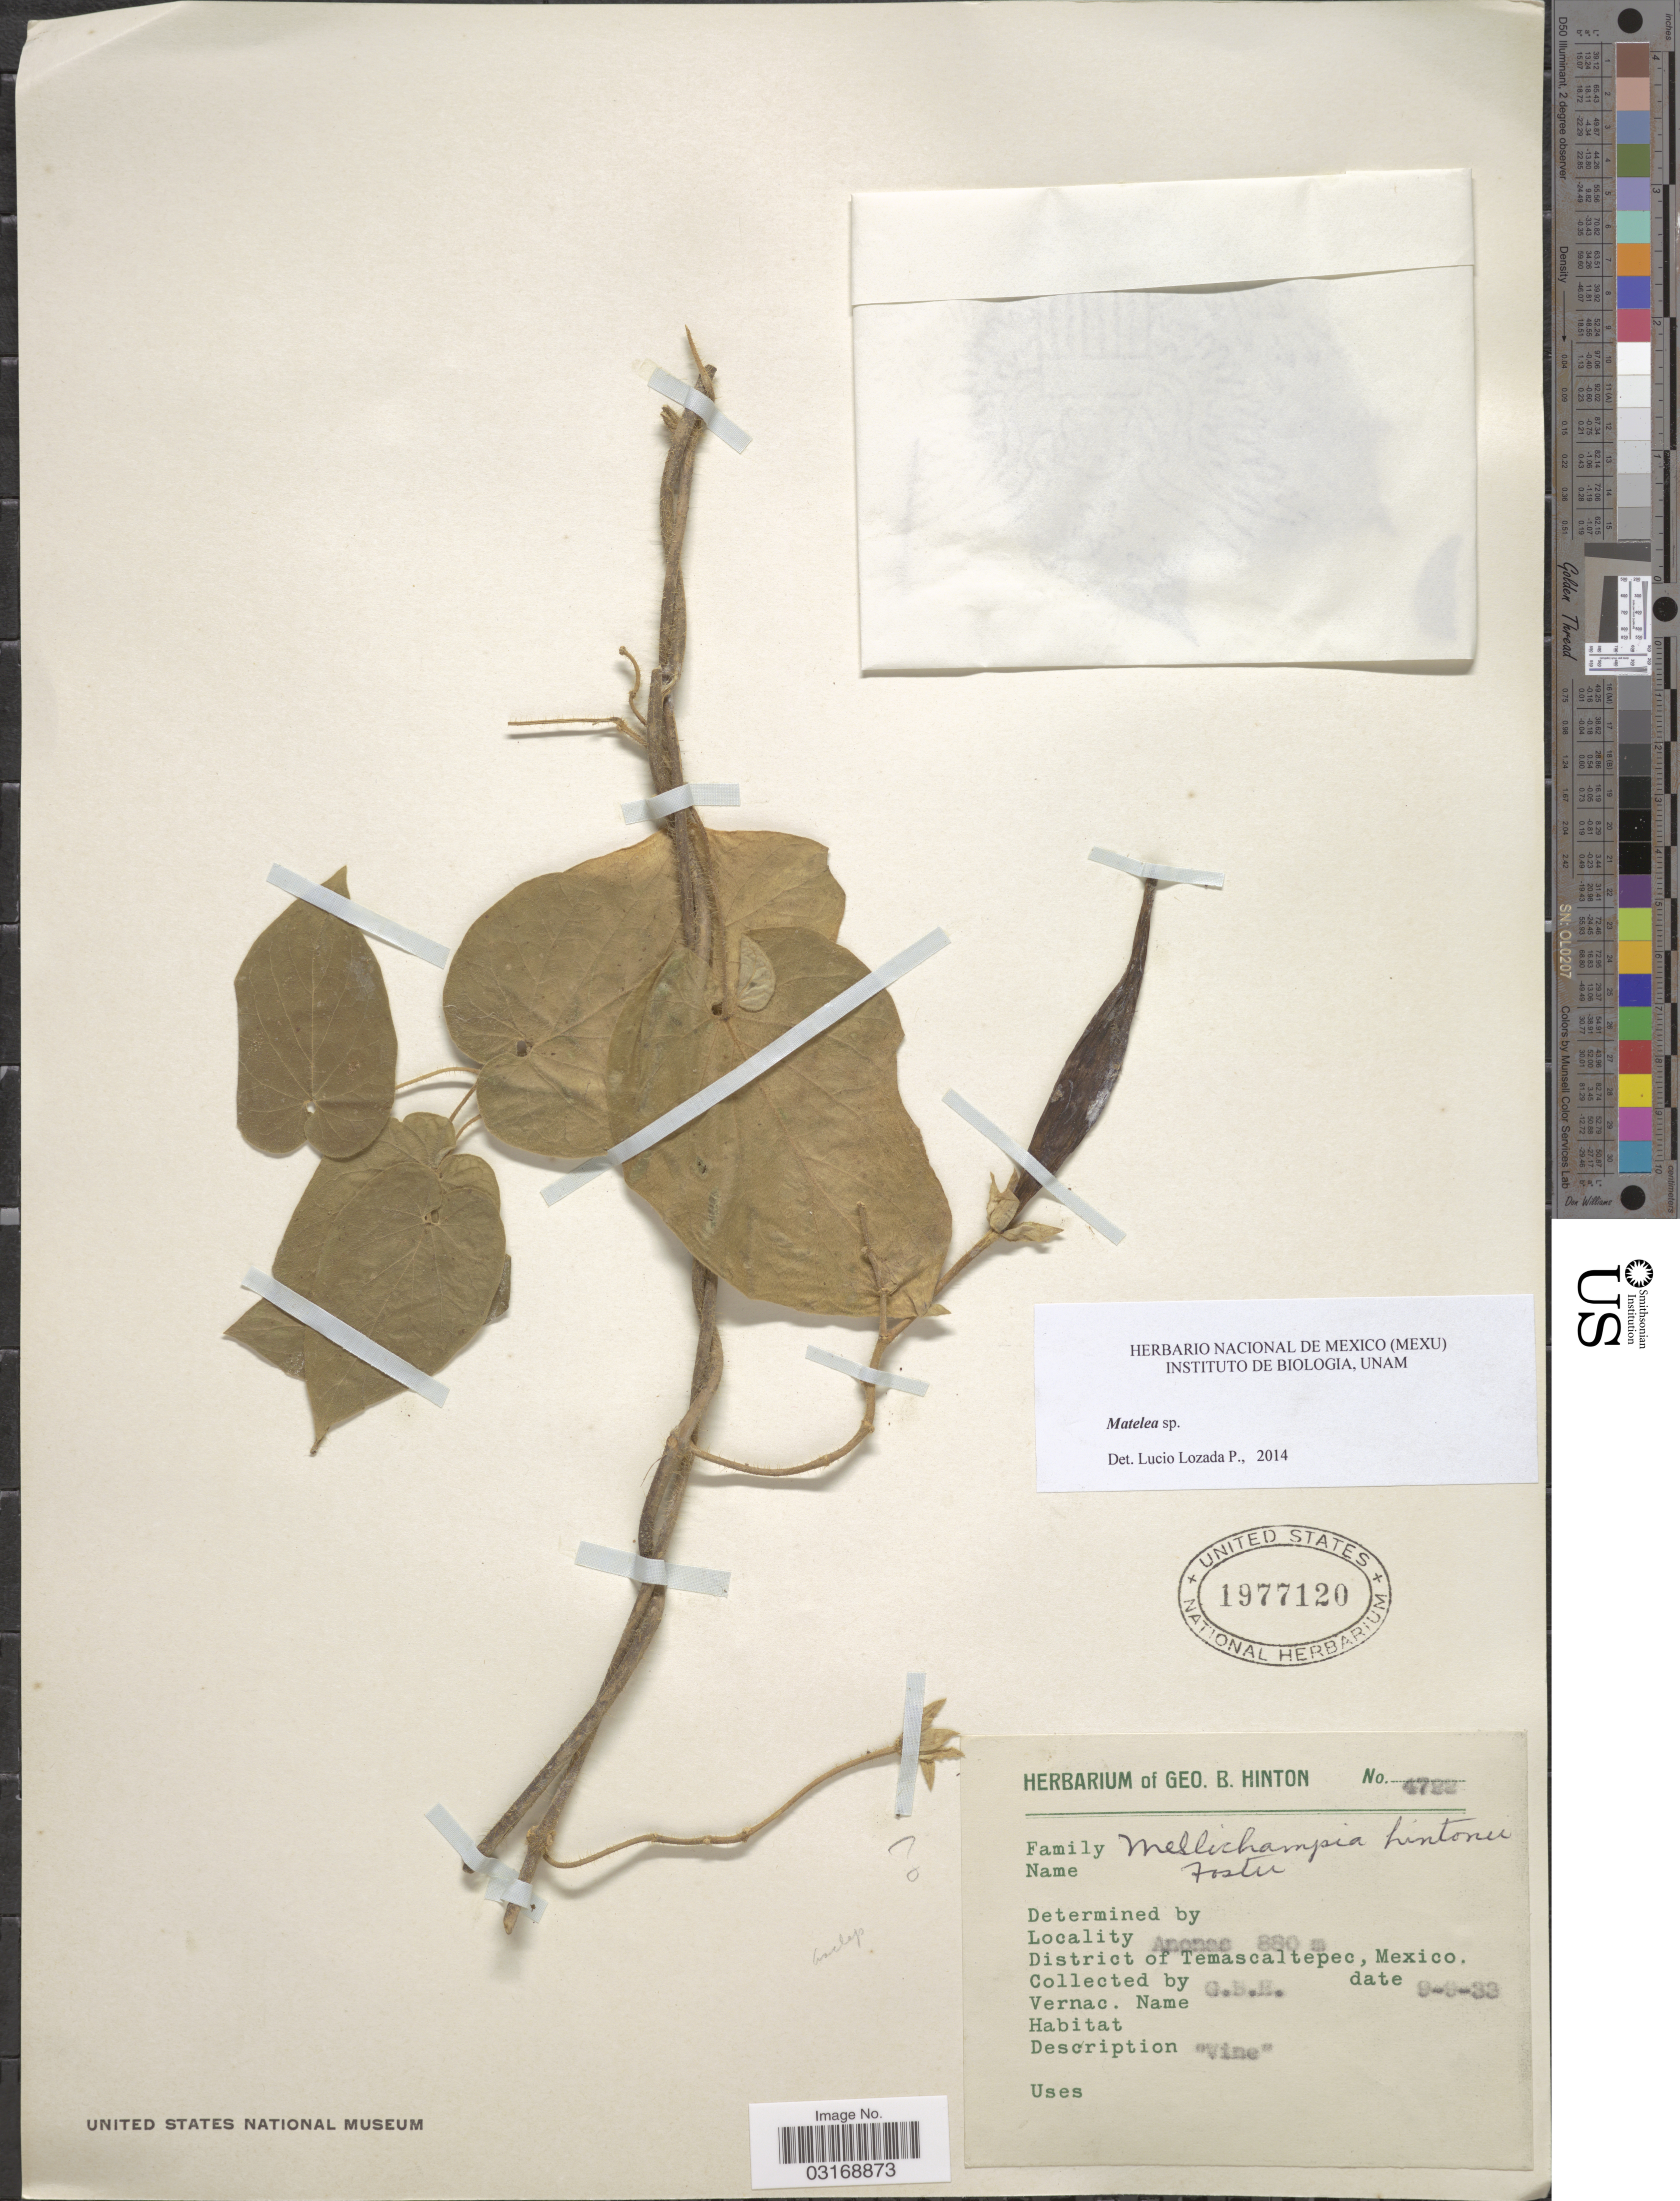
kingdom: Plantae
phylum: Tracheophyta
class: Magnoliopsida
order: Gentianales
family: Apocynaceae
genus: Matelea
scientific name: Matelea sp.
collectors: G. B. Hinton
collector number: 4722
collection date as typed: Transcribed d/m/y: 9/9/33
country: Mexico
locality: Anonas, District of Temascaltepec.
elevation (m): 880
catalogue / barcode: US 1977120